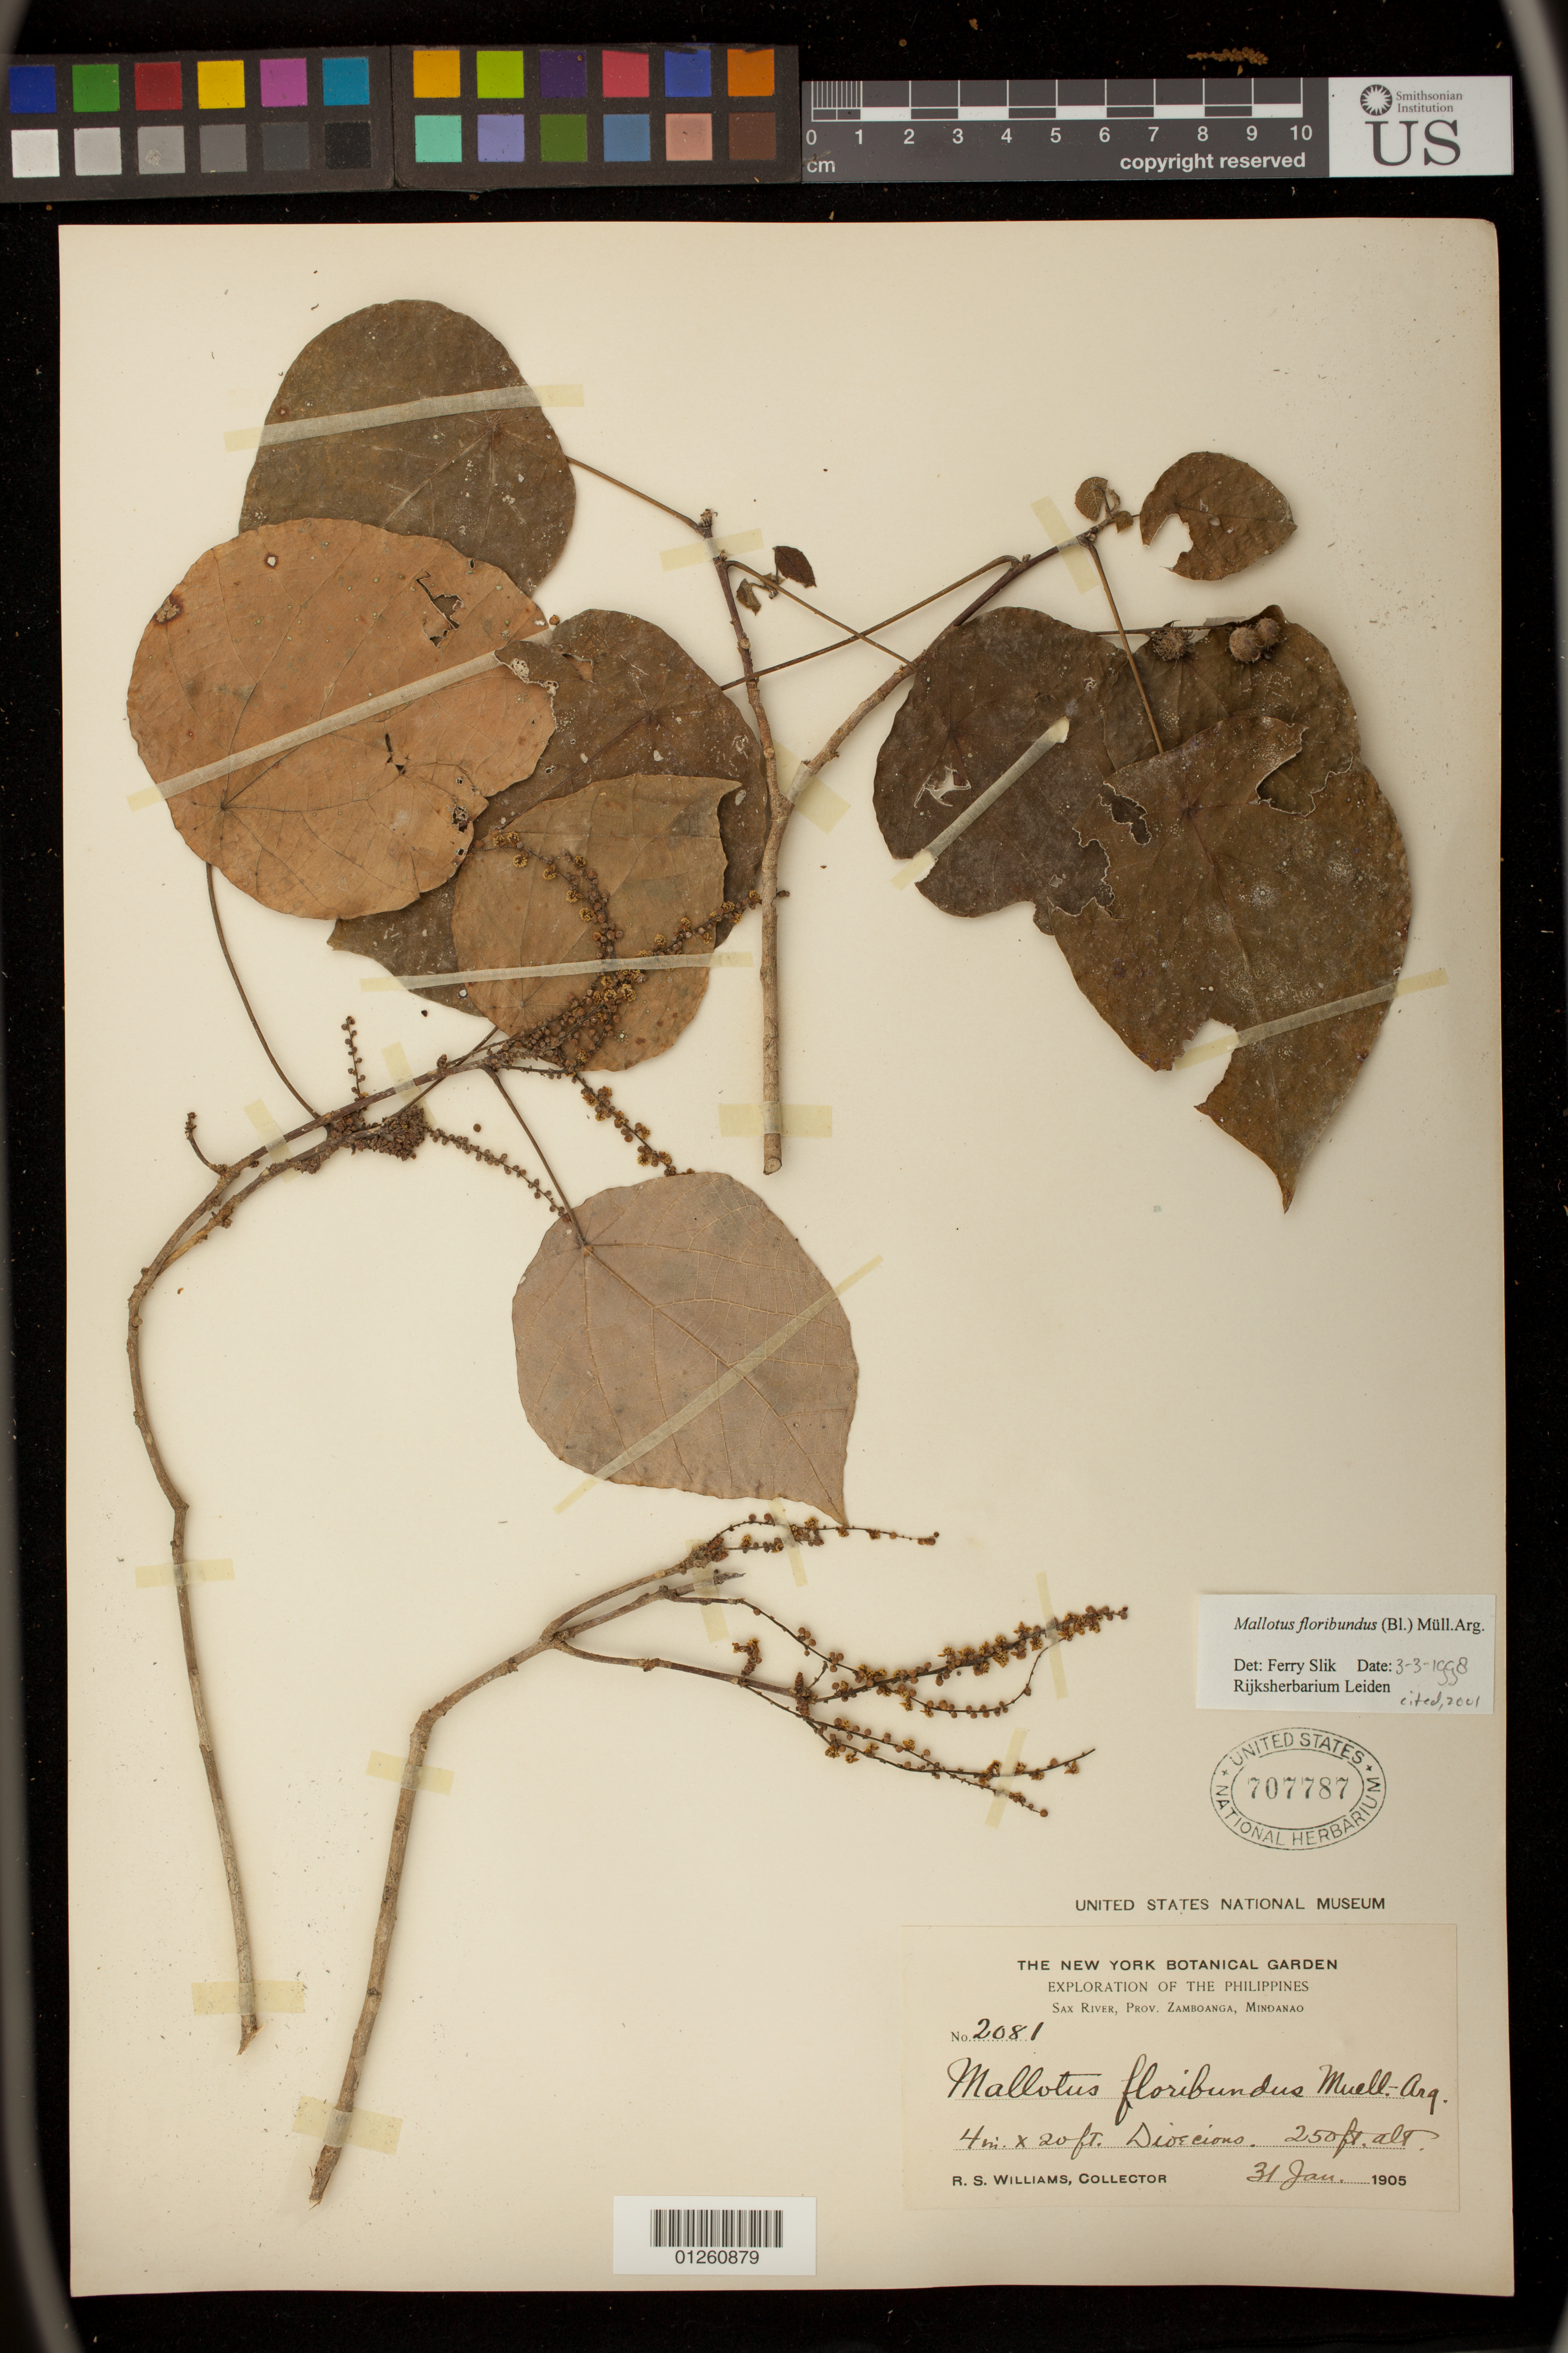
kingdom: Plantae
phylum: Tracheophyta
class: Magnoliopsida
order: Malpighiales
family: Euphorbiaceae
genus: Mallotus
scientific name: Mallotus floribundus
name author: (Blume) Müll. Arg.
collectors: R. S. Williams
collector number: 2081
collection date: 1905-01-31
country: Philippines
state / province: Zamboanga Peninsula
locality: Sax River, Prov. of Zamboanga, Mindanao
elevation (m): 76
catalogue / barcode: US 707787